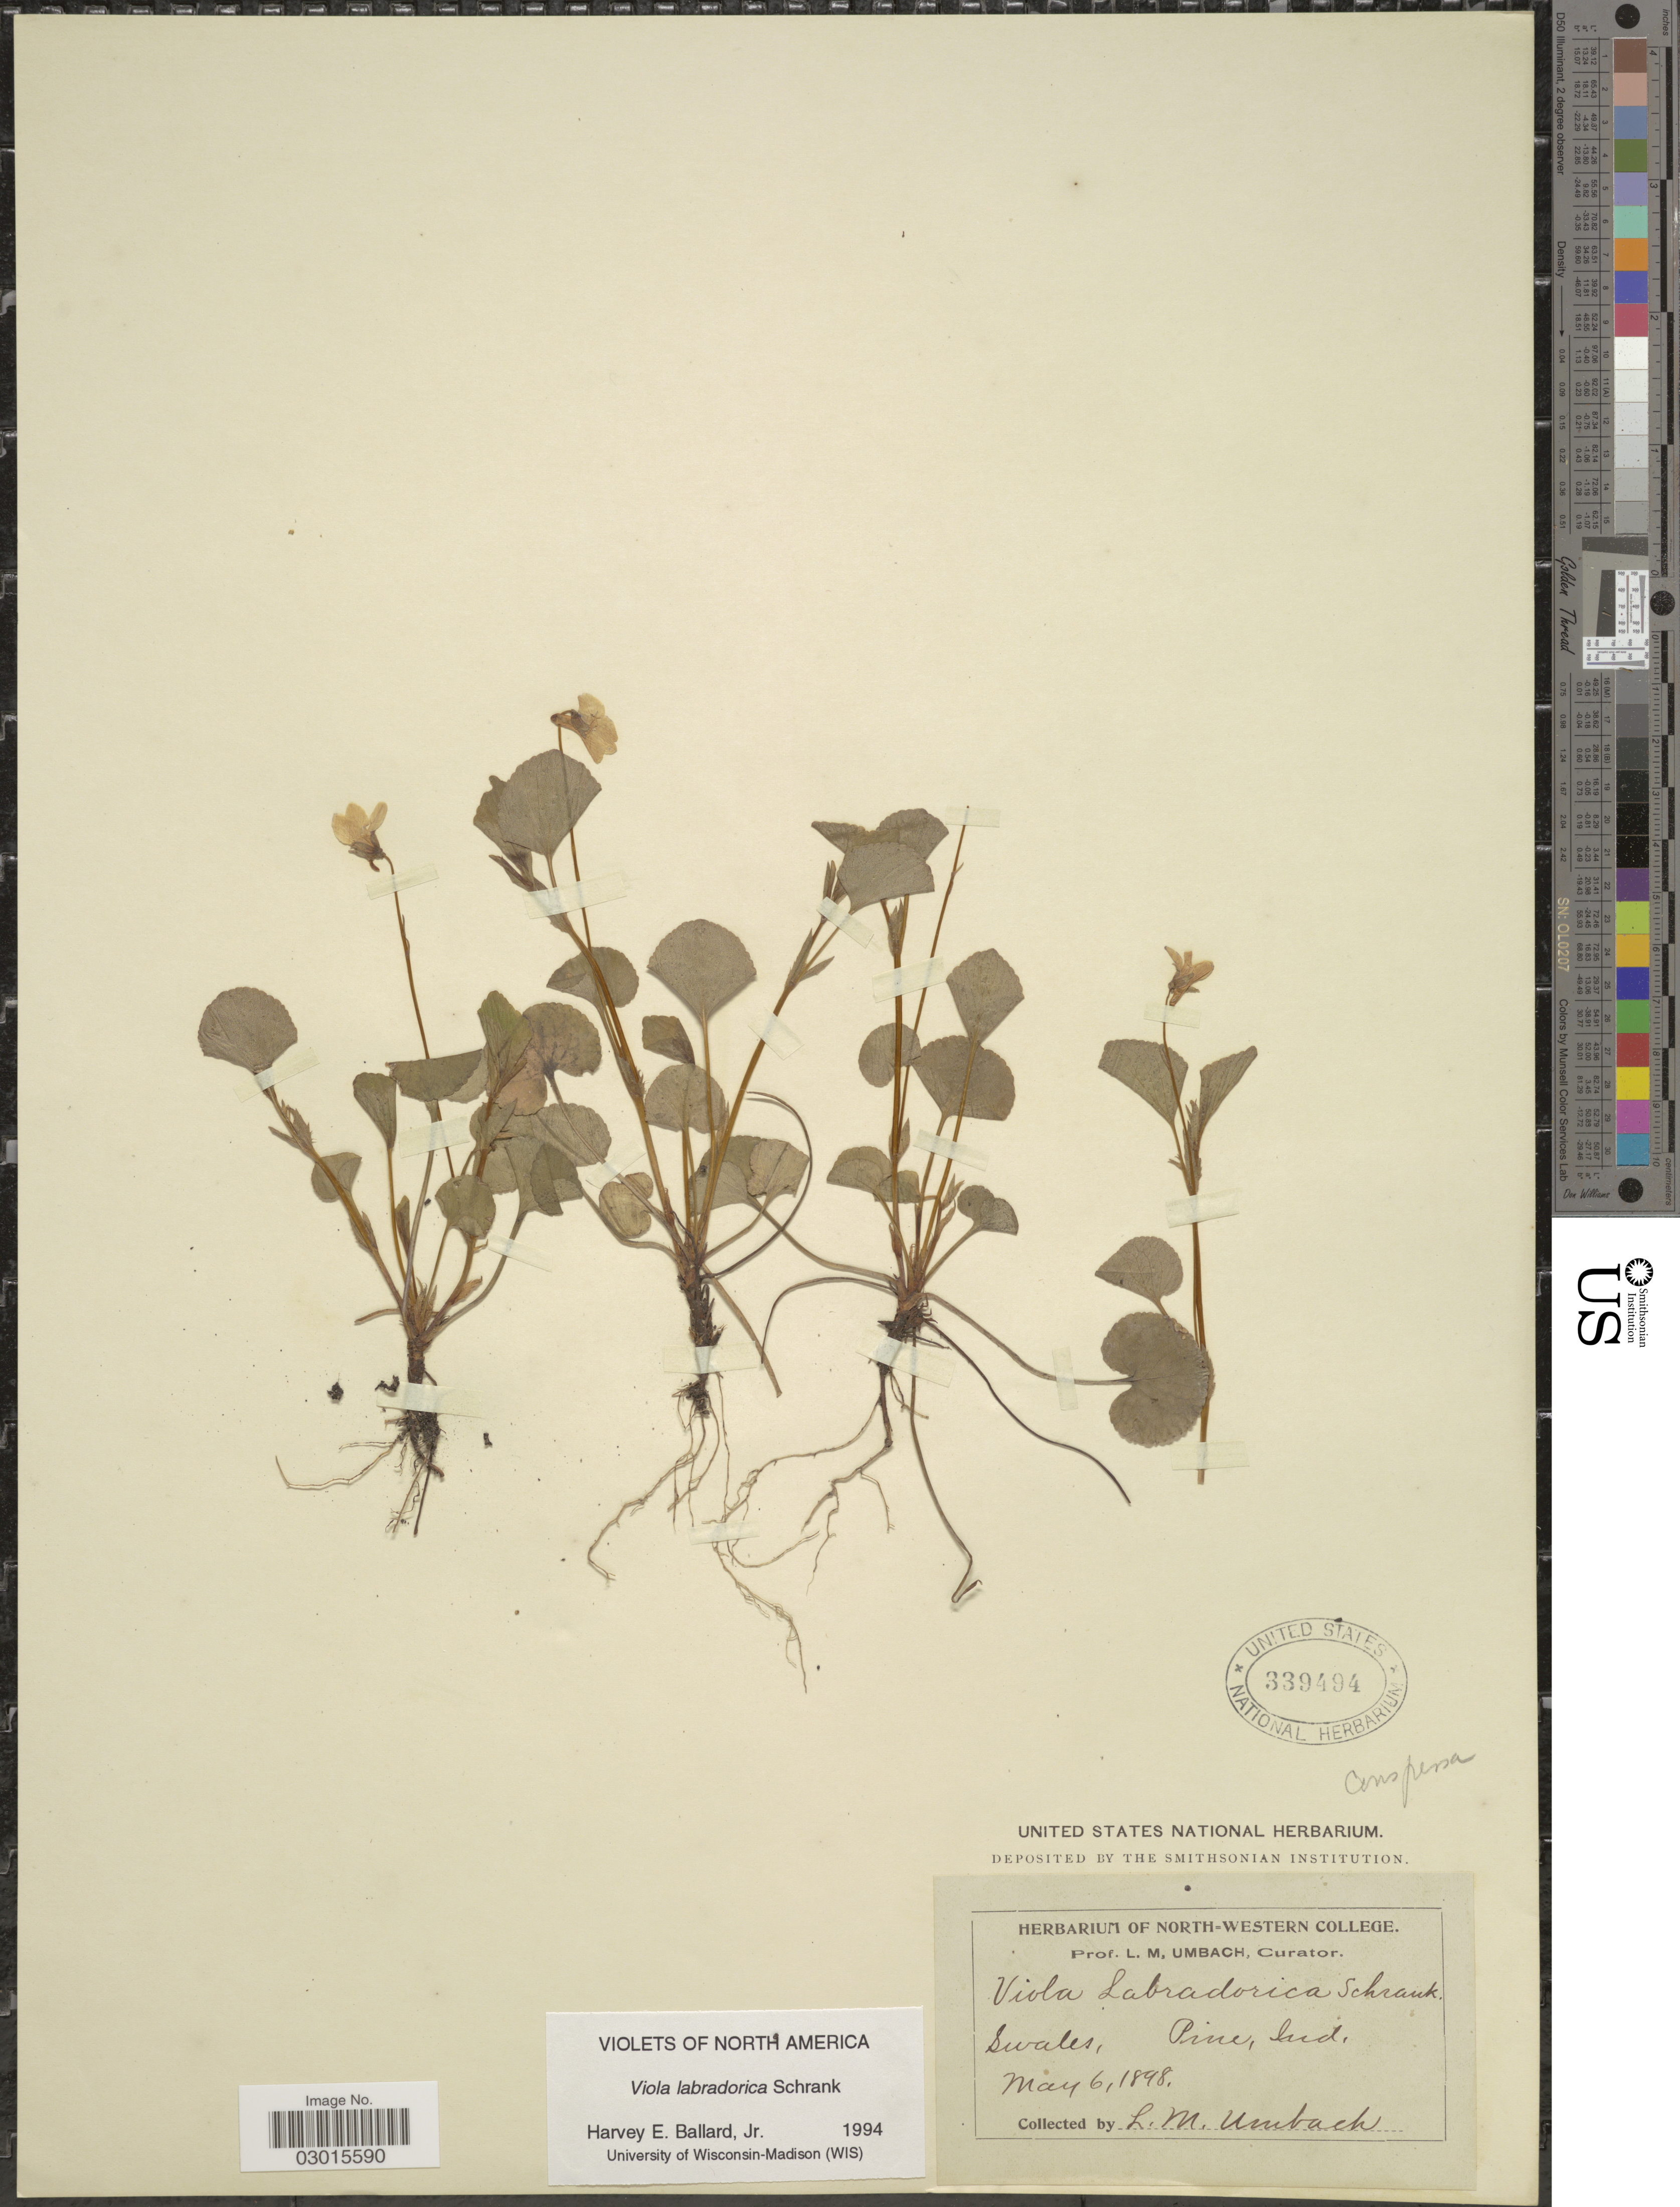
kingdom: Plantae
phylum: Tracheophyta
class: Magnoliopsida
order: Malpighiales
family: Violaceae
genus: Viola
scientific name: Viola labradorica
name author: Schrank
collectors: L. M. Umbach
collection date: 1898-05-06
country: United States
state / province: Indiana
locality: Swales, Pine, Ind.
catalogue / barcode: US 339494